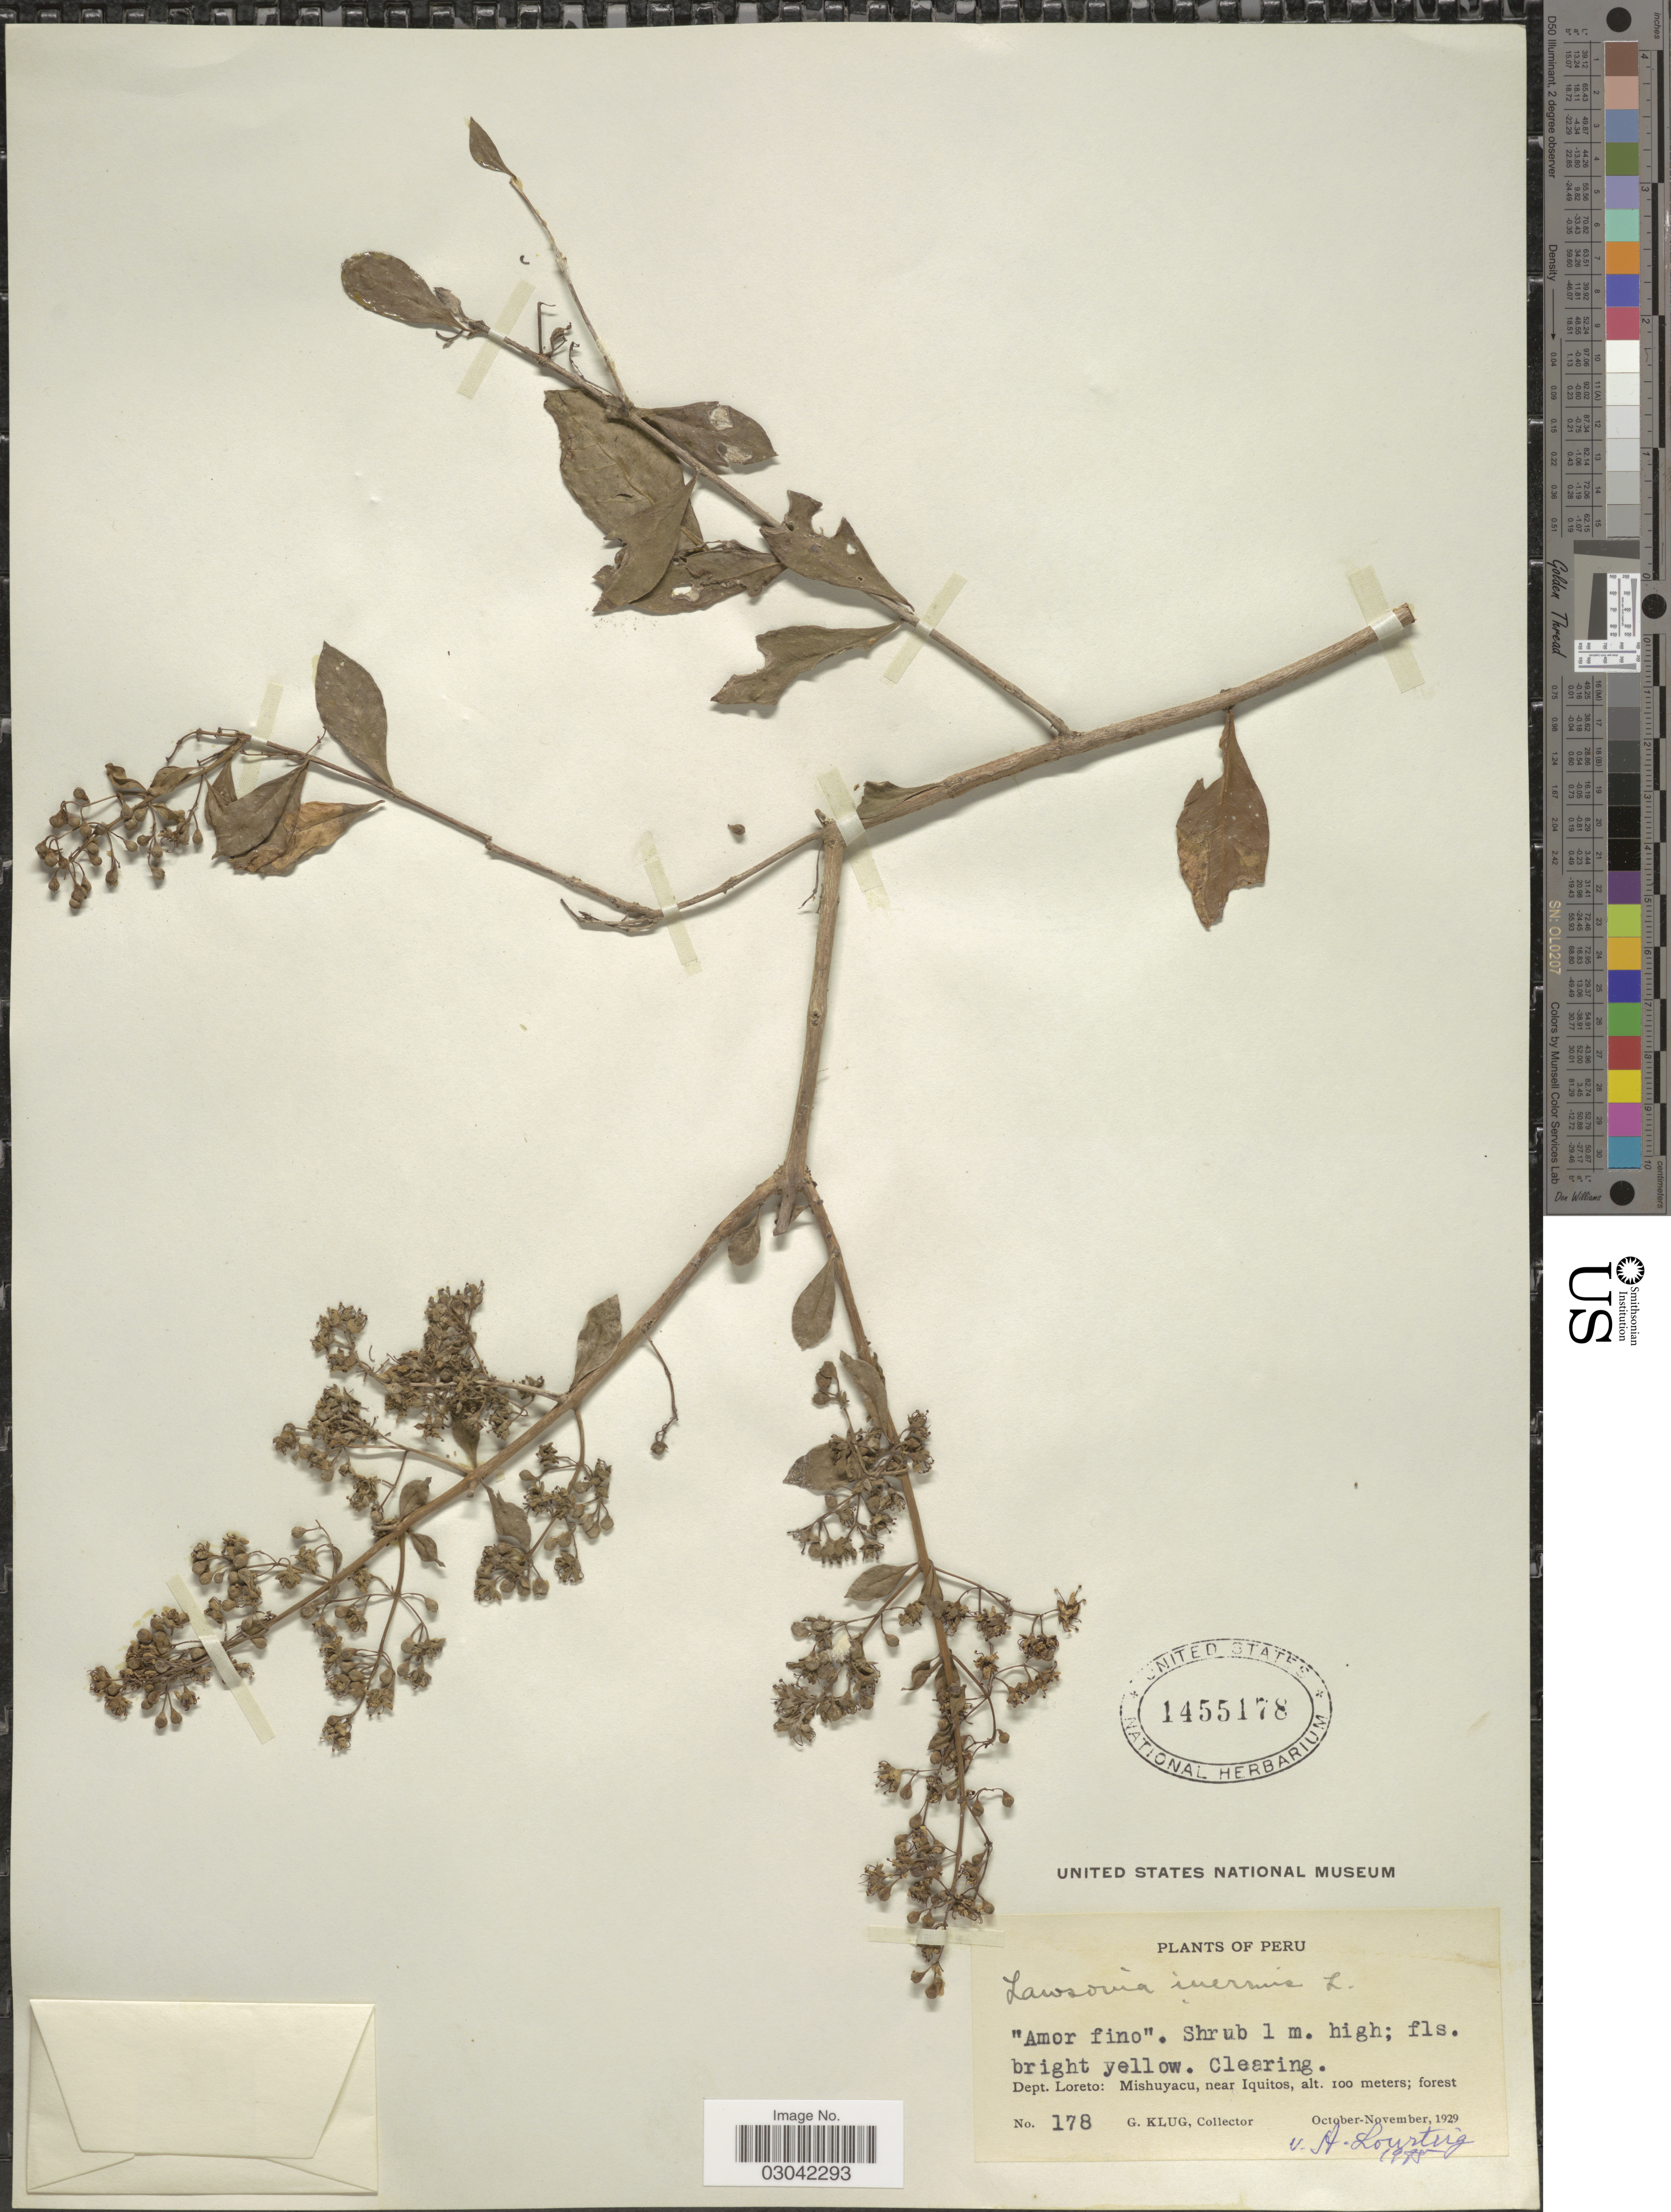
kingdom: Plantae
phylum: Tracheophyta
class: Magnoliopsida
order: Myrtales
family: Lythraceae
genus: Lawsonia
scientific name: Lawsonia inermis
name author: L.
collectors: G. Klug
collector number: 178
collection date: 1929-10/1929-11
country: Peru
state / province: Loreto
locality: Dept. Loreto: Mishuyacu, near Iquitos.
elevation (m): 100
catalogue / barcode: US 1455178